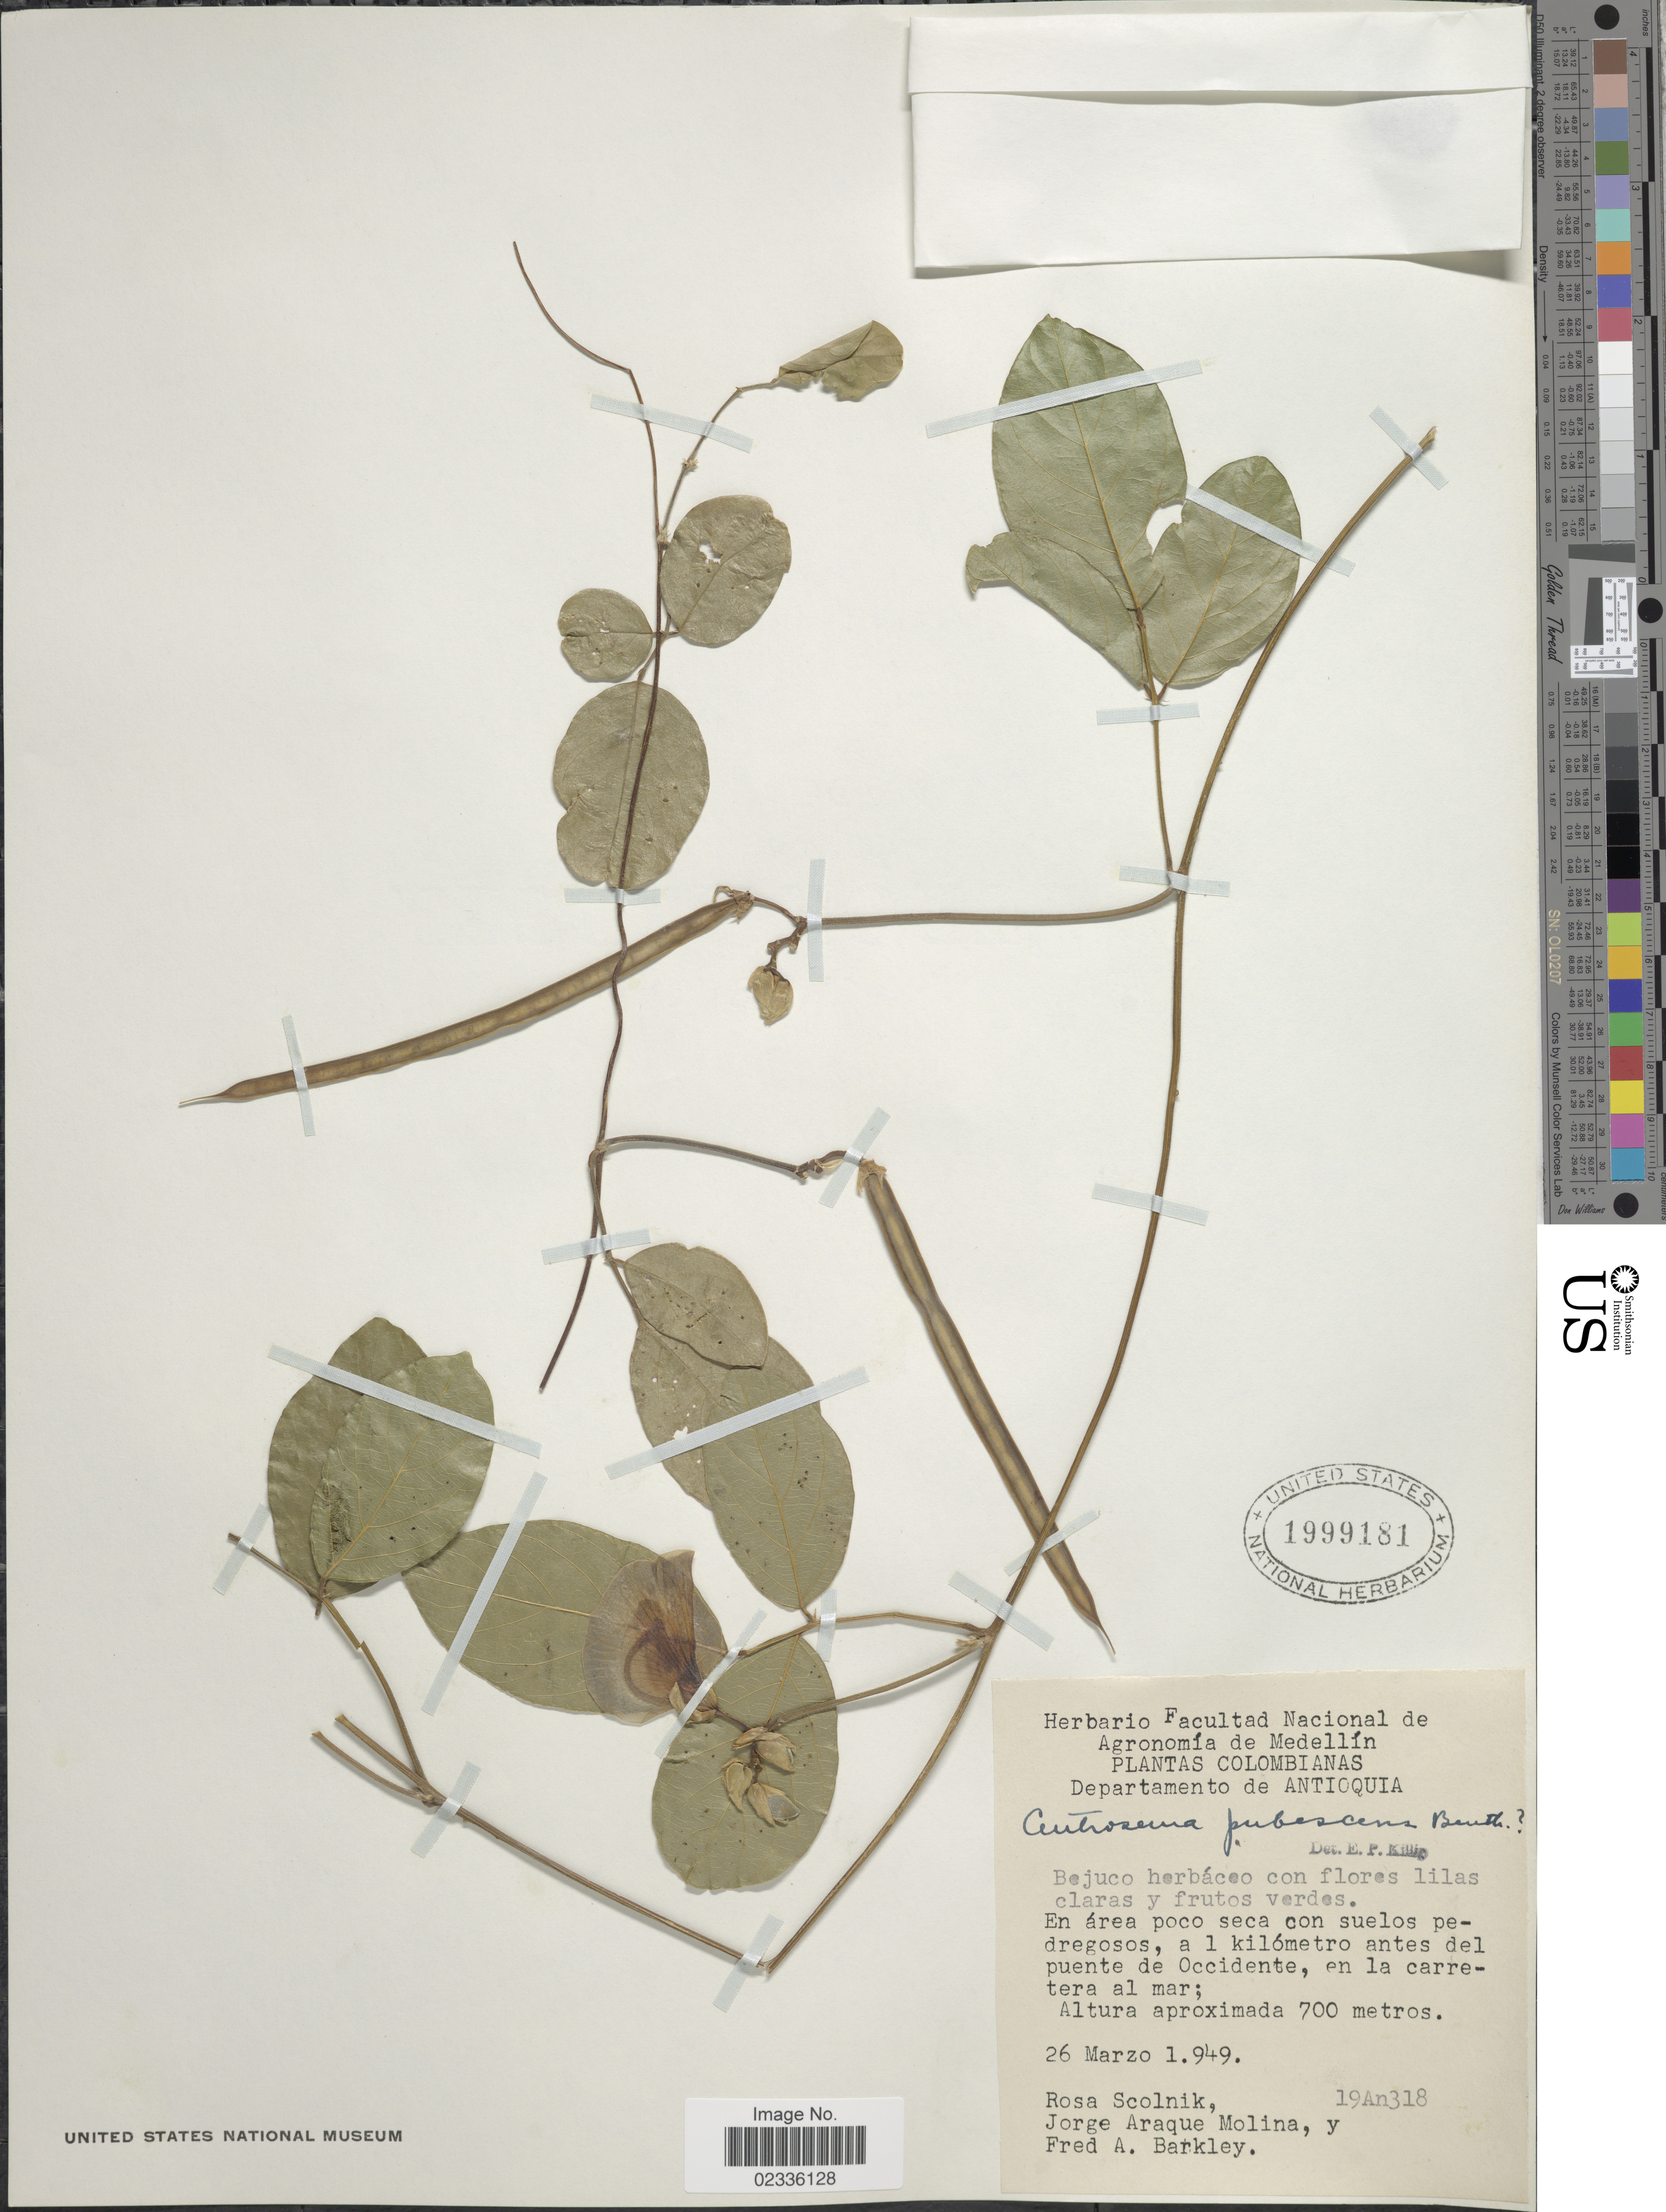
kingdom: Plantae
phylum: Tracheophyta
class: Magnoliopsida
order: Fabales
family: Fabaceae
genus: Centrosema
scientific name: Centrosema pubescens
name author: Benth.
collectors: R. Scolnik, J. Araque Molina & F. A. Barkley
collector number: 19An318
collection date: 1949-03-26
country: Colombia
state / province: Antioquia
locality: Colombianas, Departamento de Antioquia. En area poco seco con suelos pedegrosos, a 1 kilometro antes del puente de Occidente, en la carretera al mar.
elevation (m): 700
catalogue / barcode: US 1999181